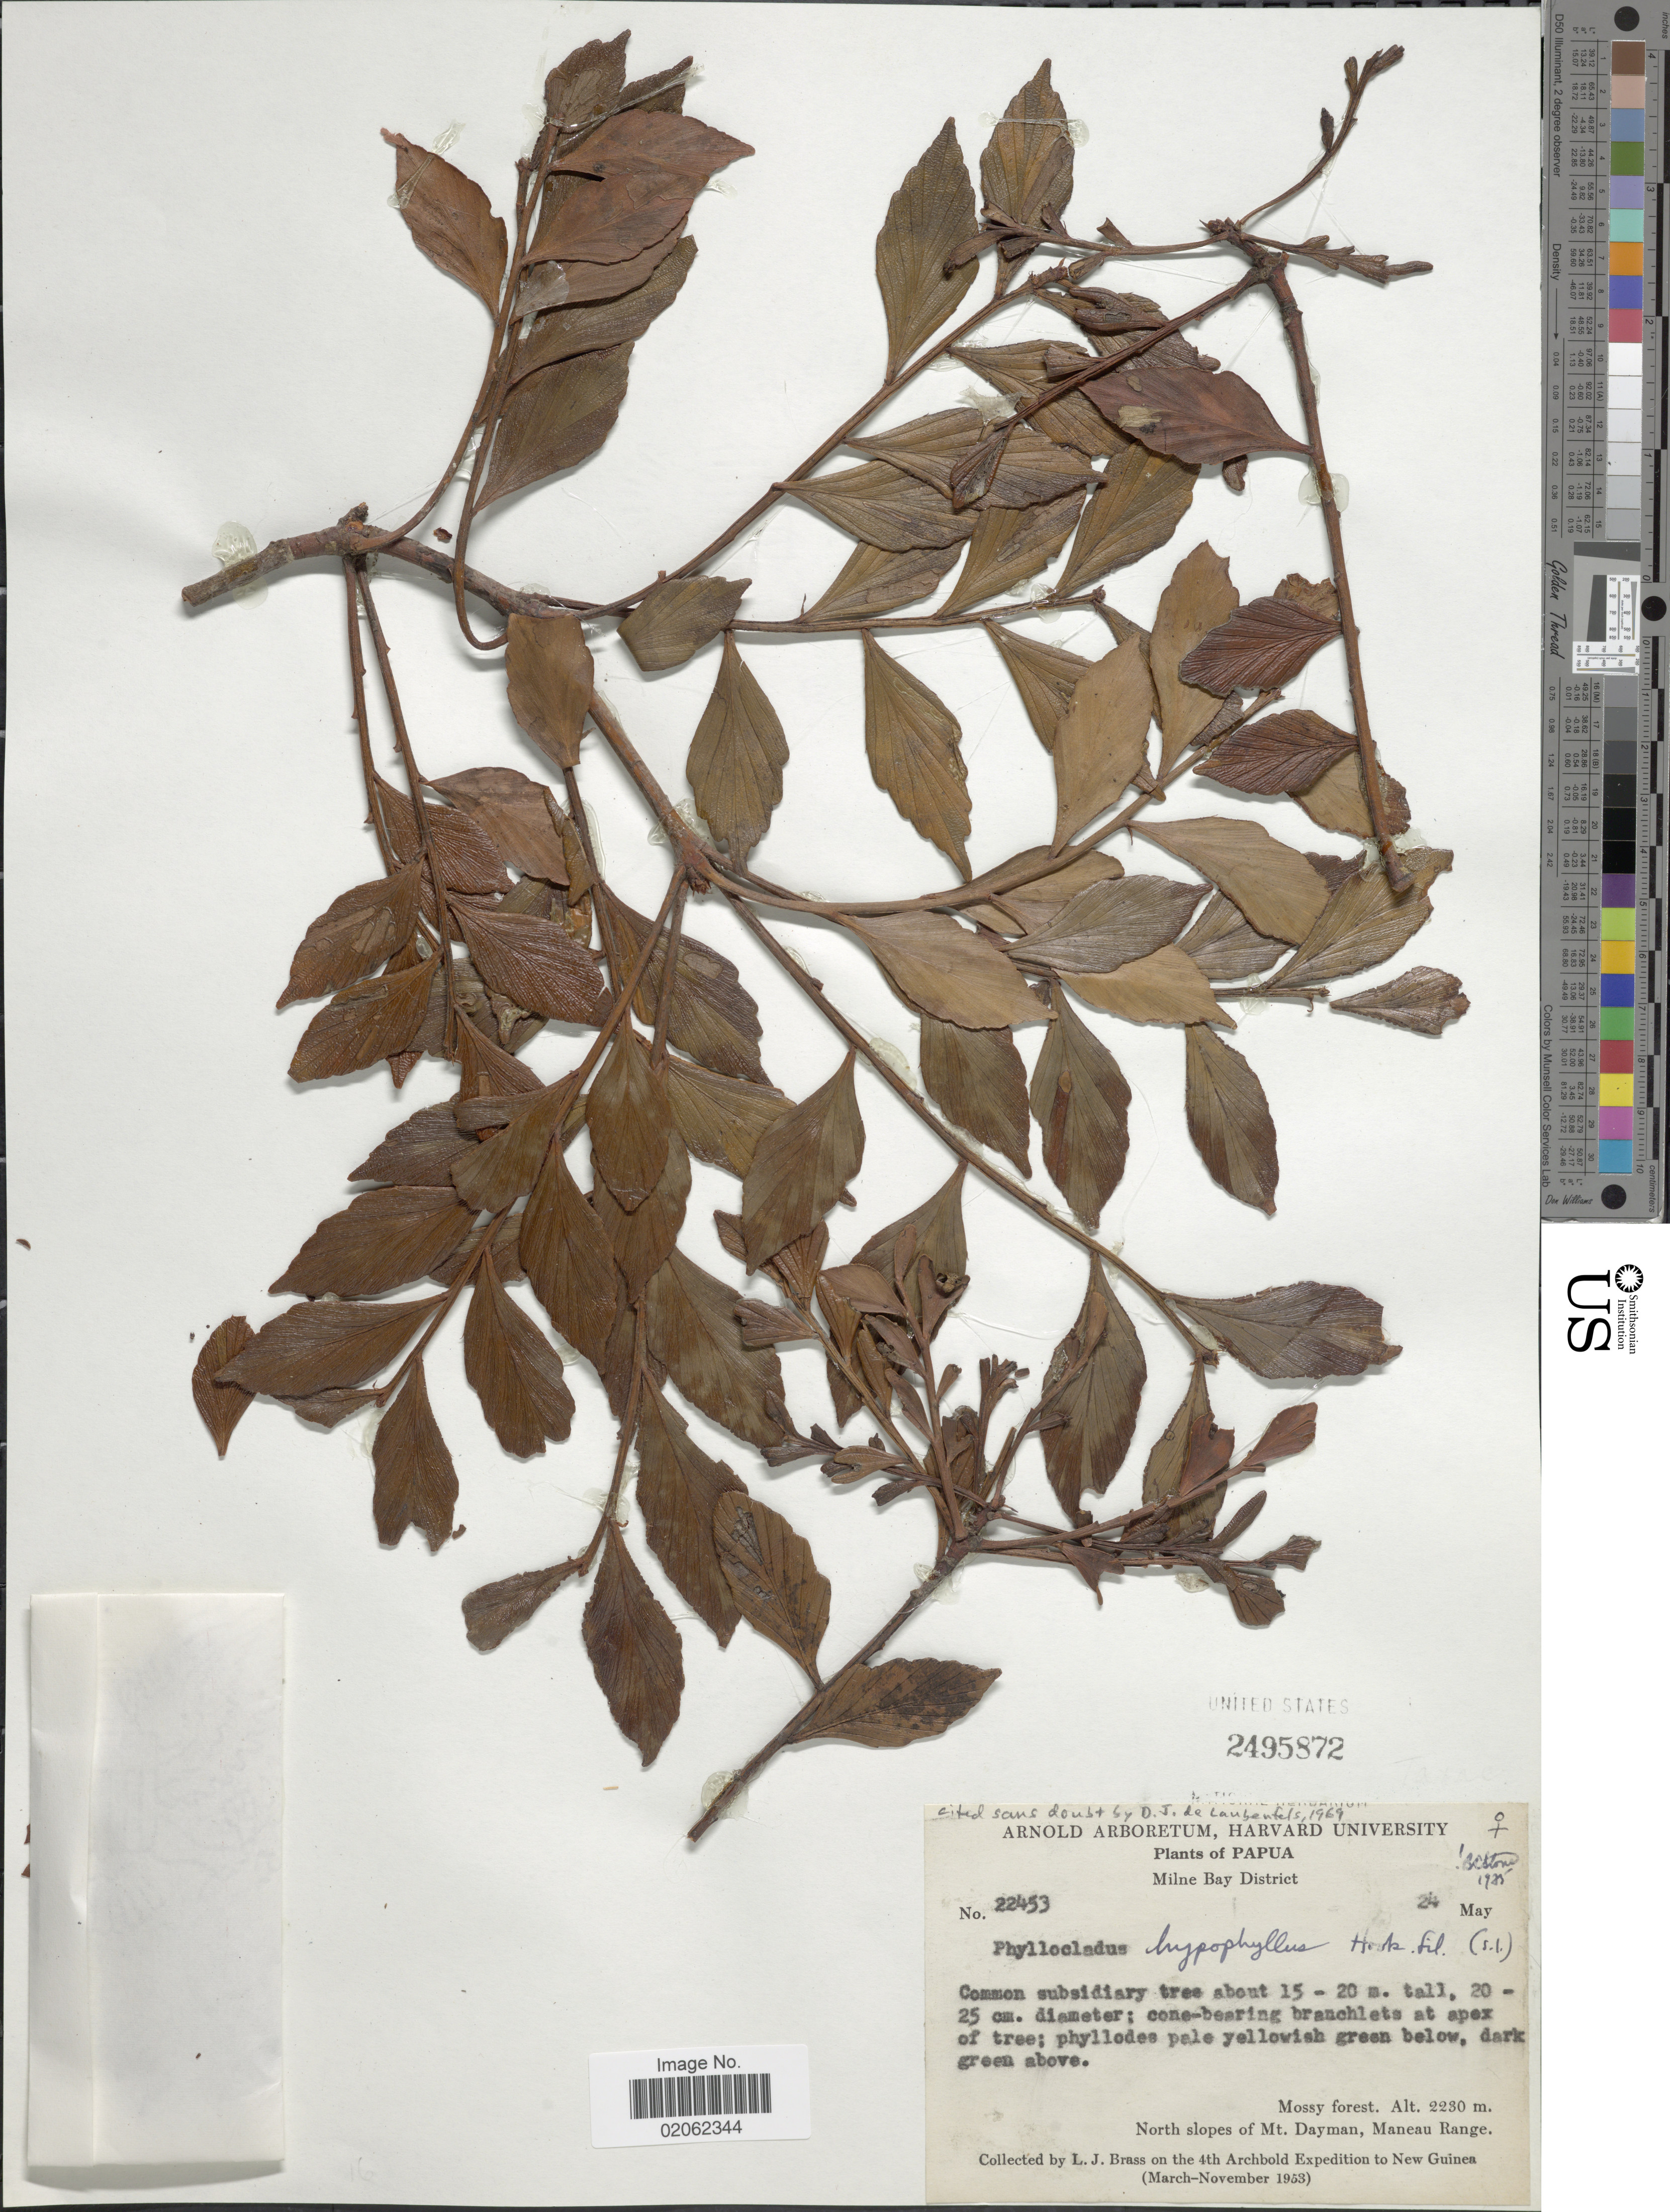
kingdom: Plantae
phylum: Tracheophyta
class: Pinopsida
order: Pinales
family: Phyllocladaceae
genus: Phyllocladus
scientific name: Phyllocladus hypophyllus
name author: Hook. f.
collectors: L. J. Brass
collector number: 22453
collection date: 1953-05-24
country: Papua New Guinea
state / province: Milne Bay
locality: Milne Bay District, Kossy forest, North slopes of Mt Dayman, Maneau Range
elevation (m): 2230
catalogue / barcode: US 2495872